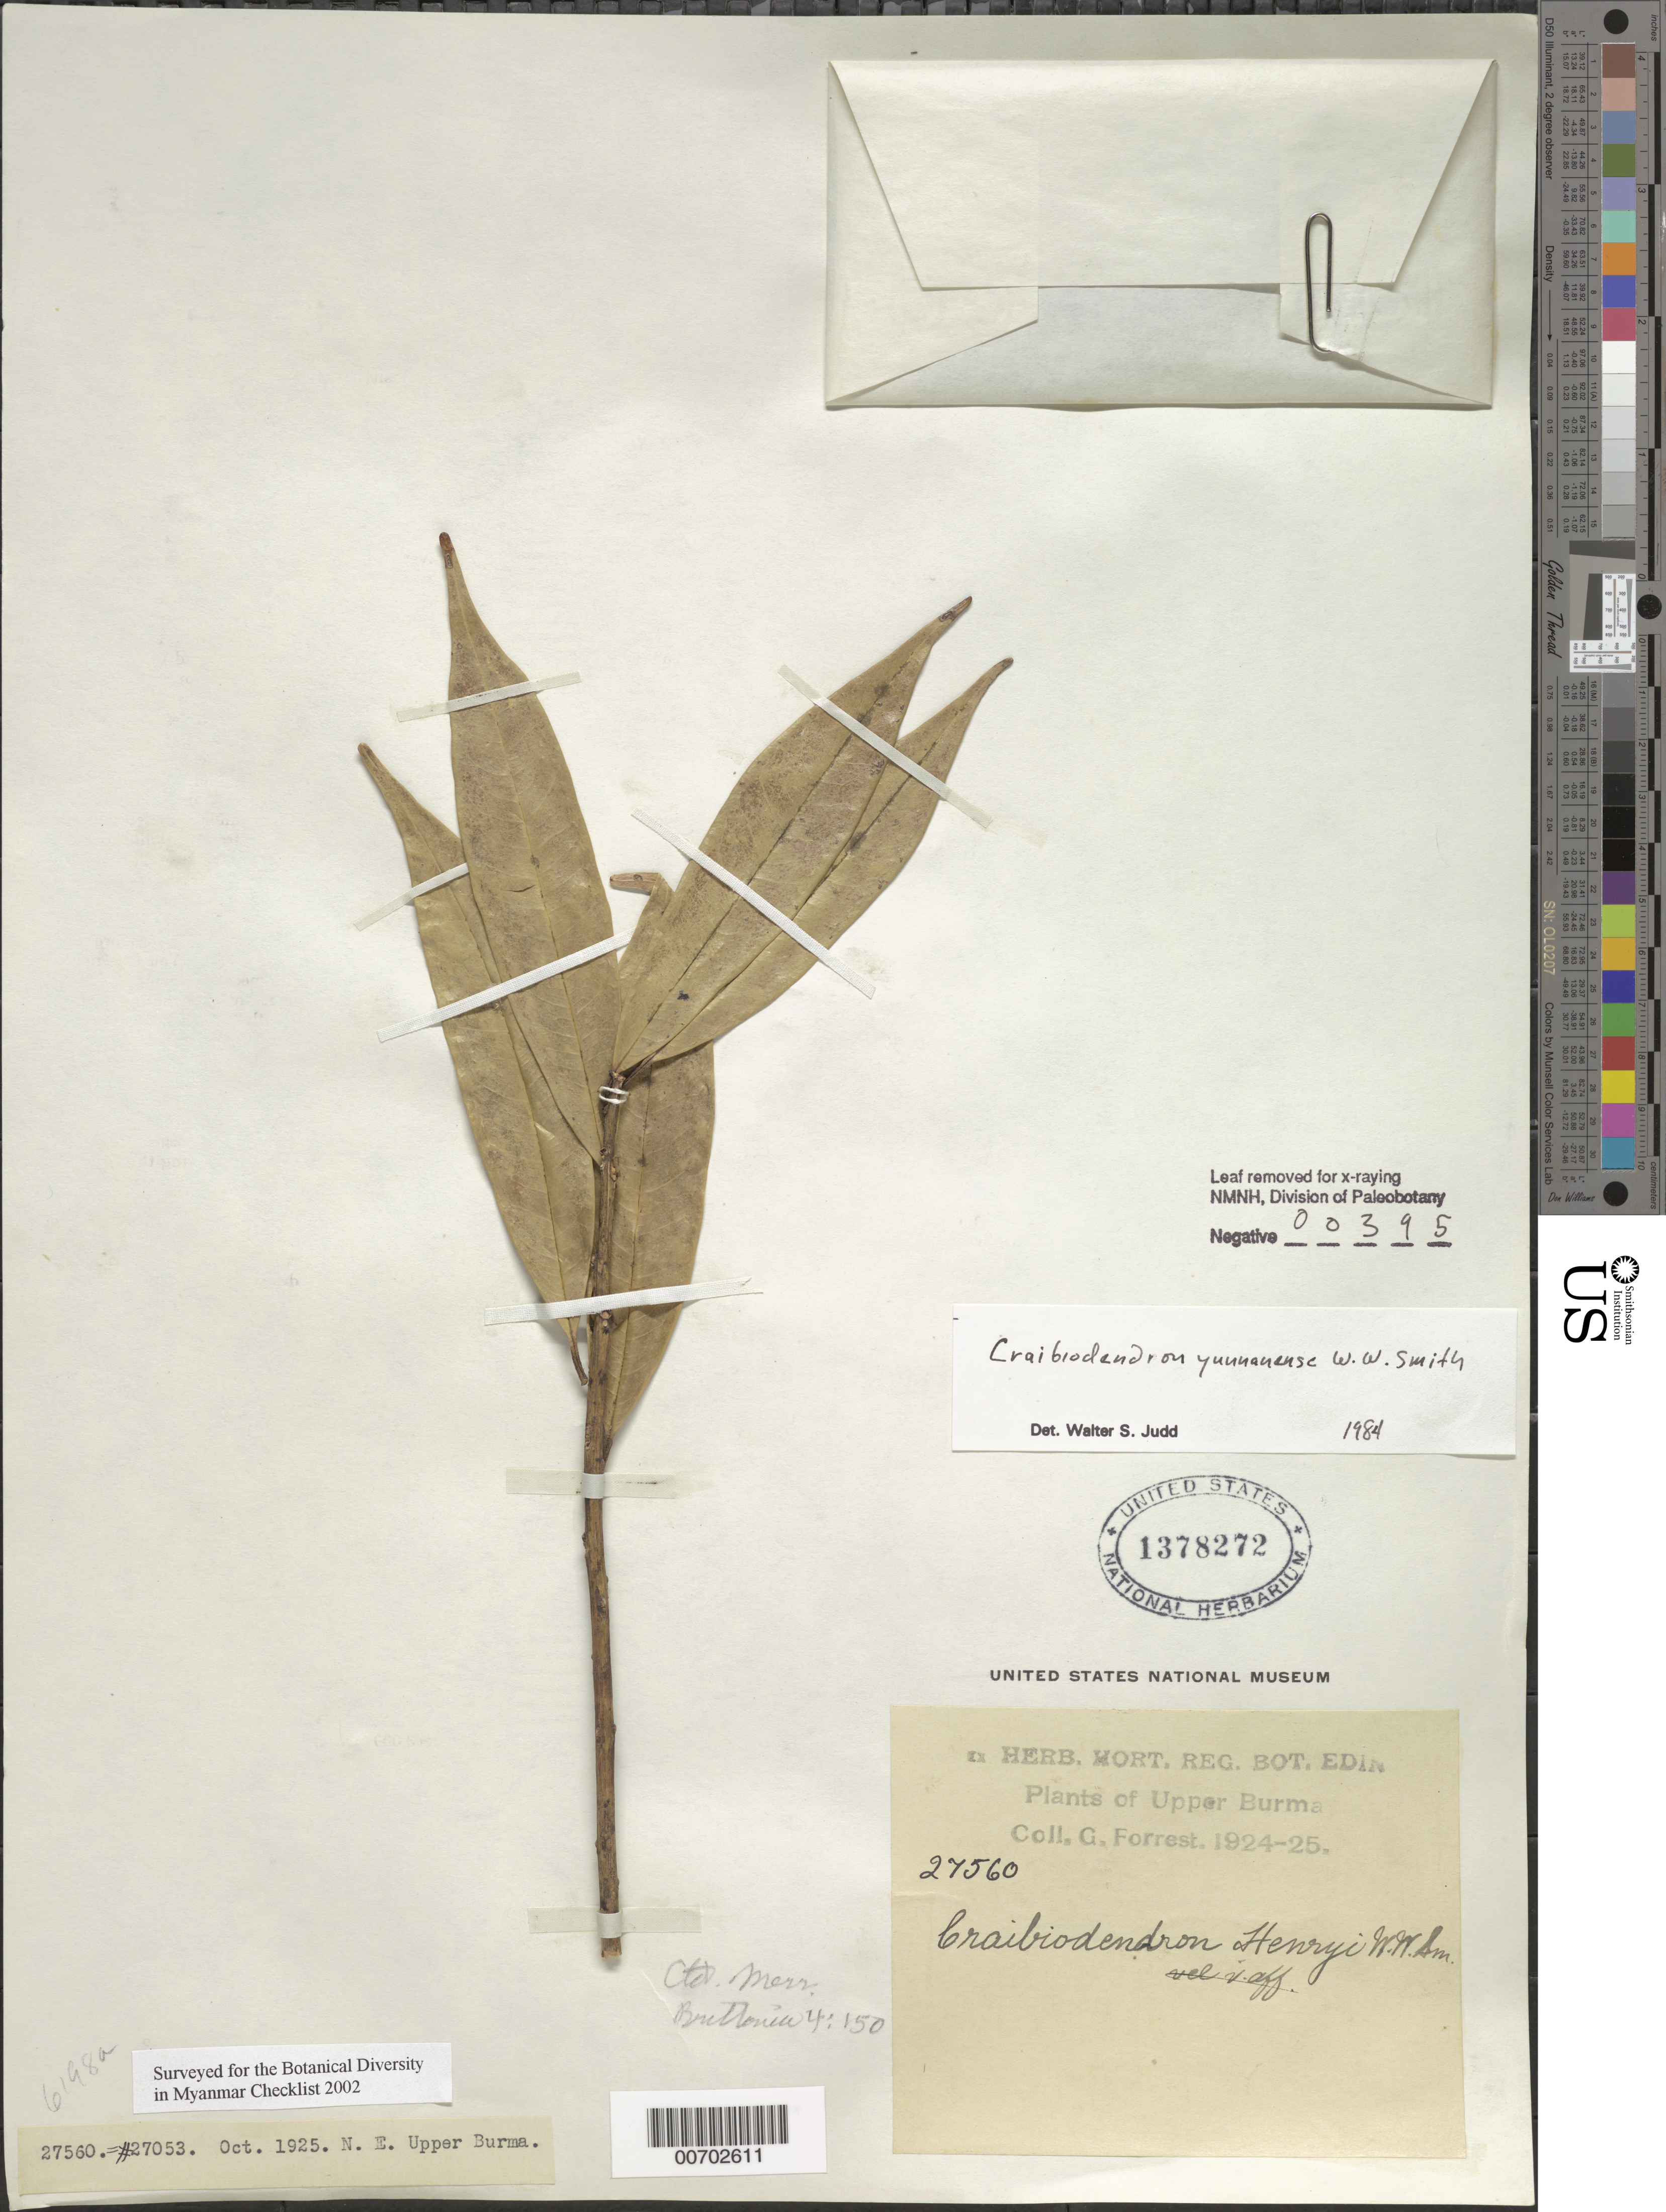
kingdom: Plantae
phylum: Tracheophyta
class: Magnoliopsida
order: Ericales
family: Ericaceae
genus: Craibiodendron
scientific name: Craibiodendron yunnanense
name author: W.W. Sm.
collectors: G. Forrest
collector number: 27560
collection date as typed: Oct 1925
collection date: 1925-10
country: Myanmar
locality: N.E. Upper Burma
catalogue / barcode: US 1378272